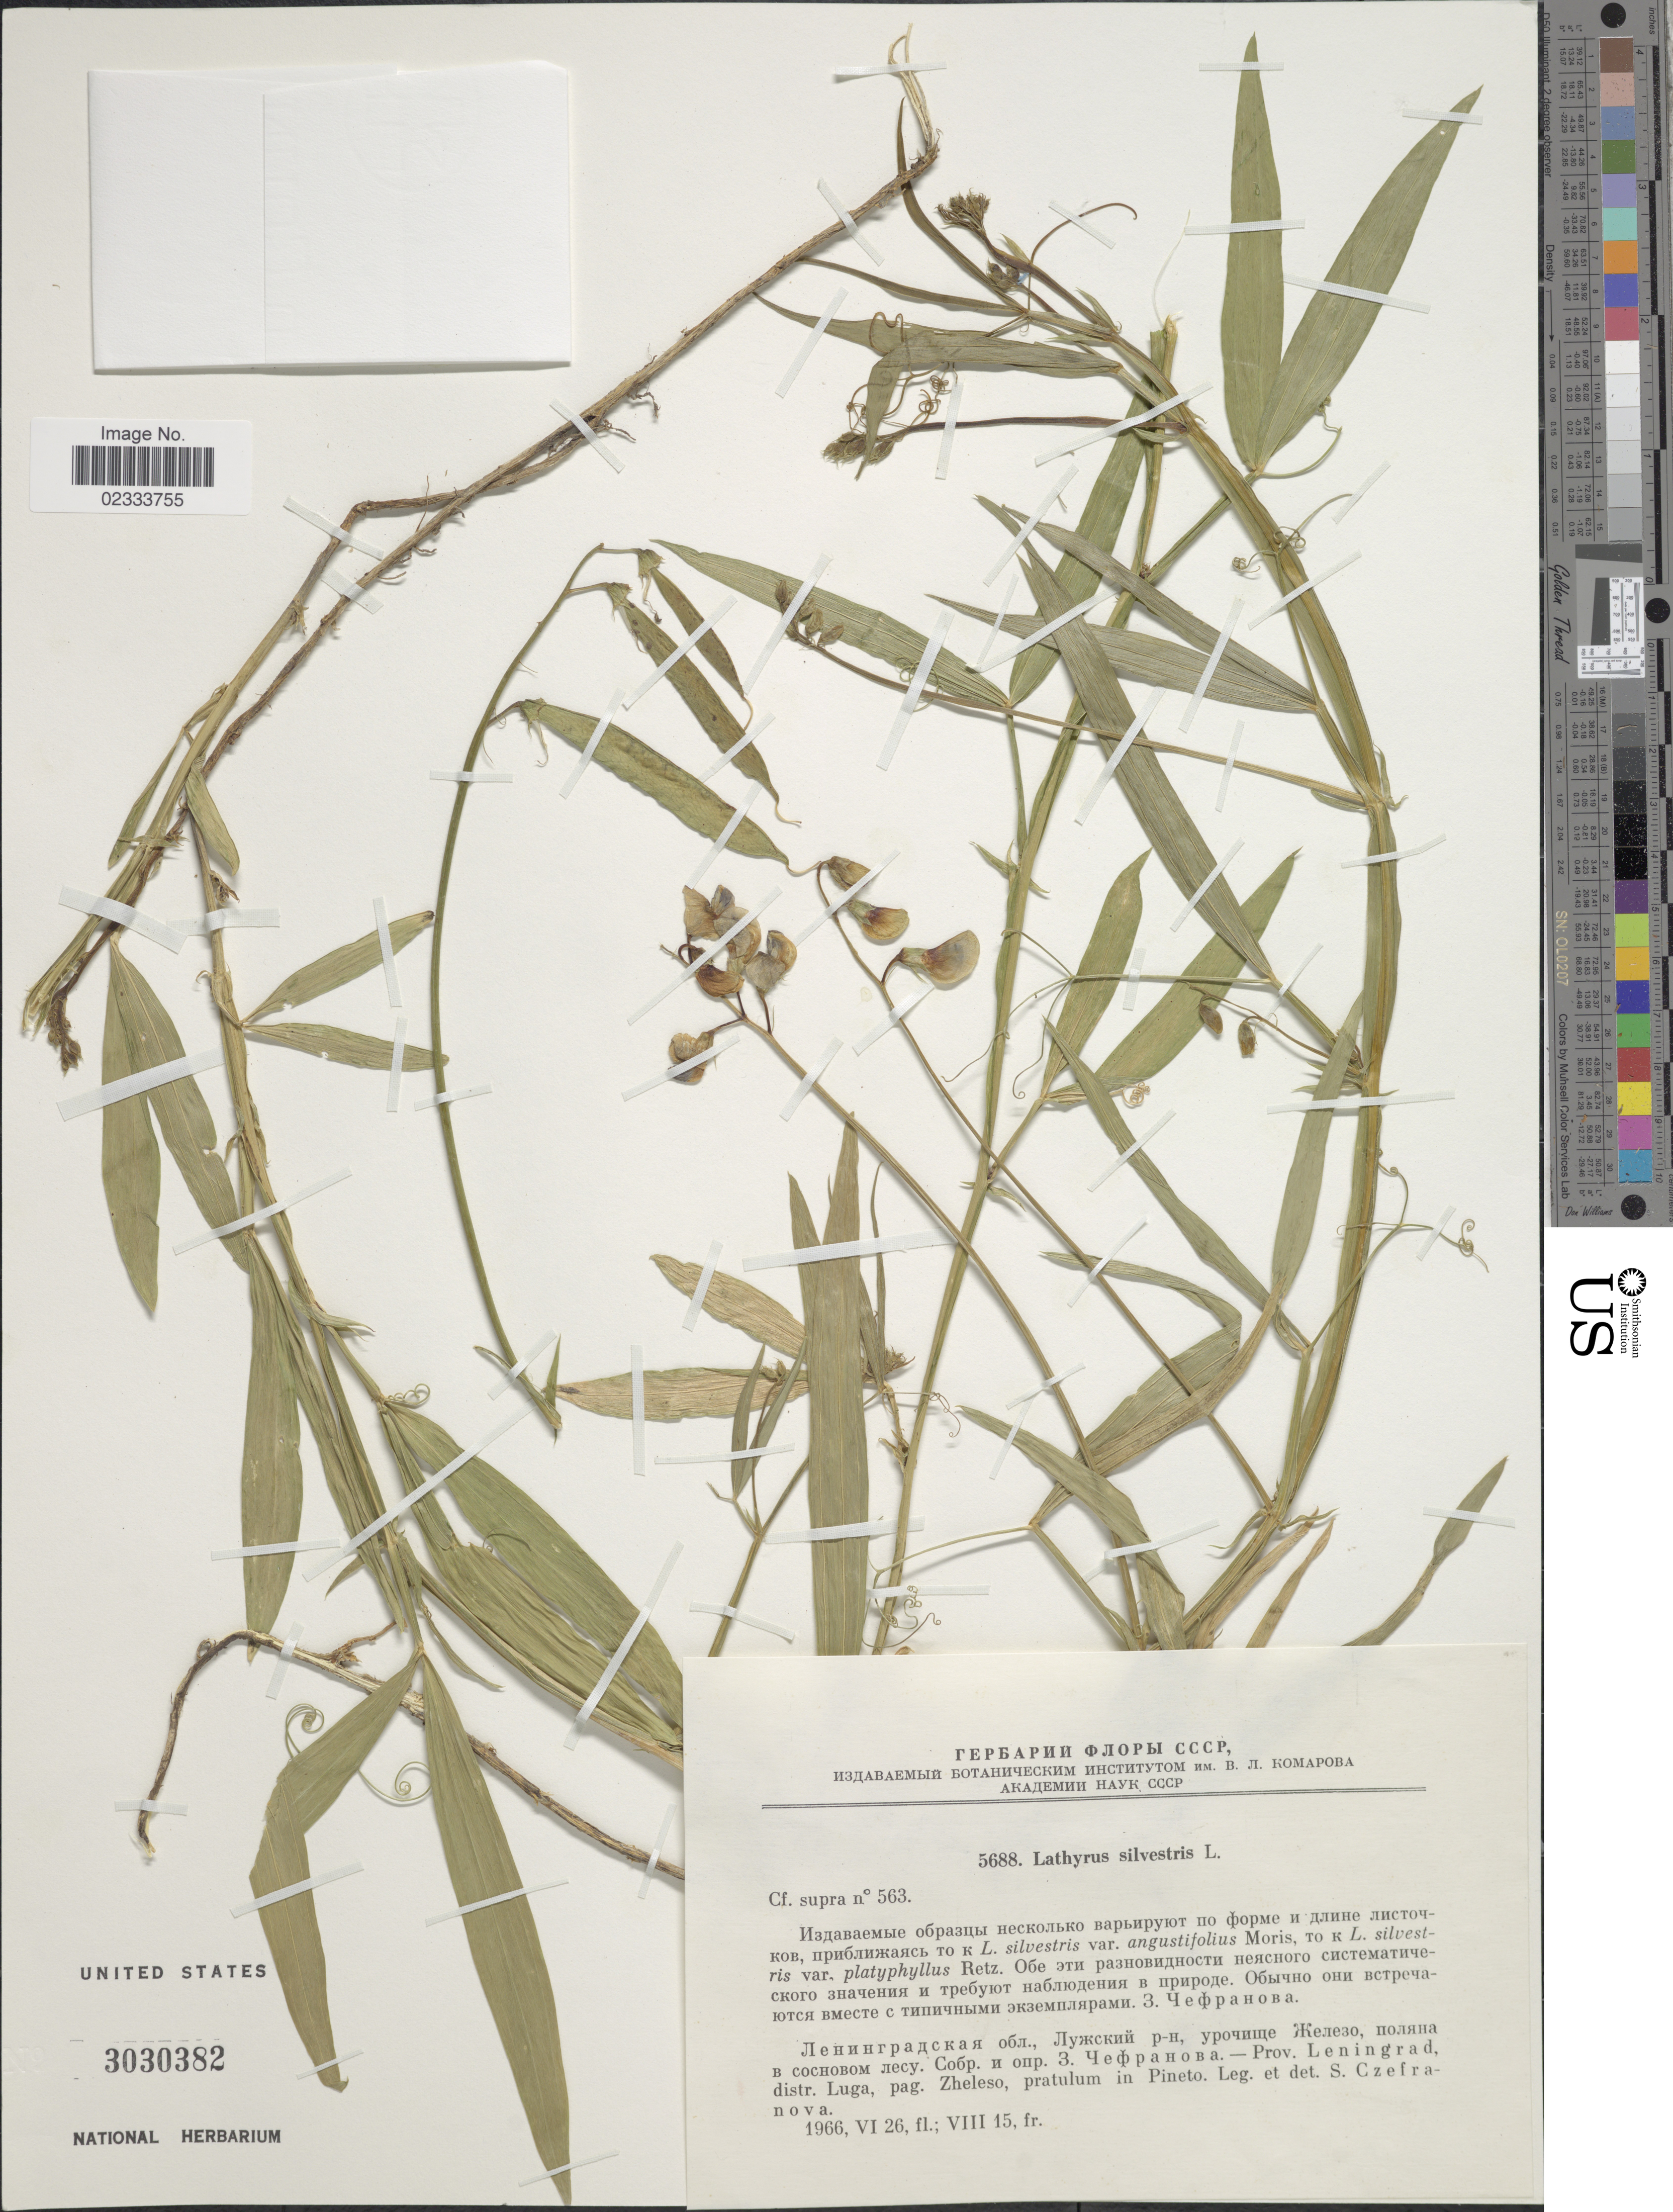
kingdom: Plantae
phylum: Tracheophyta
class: Magnoliopsida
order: Fabales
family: Fabaceae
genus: Lathyrus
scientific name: Lathyrus sylvestris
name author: L.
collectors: S. Czefranova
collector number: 563?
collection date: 1966-06-26/1966-08-15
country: Russian Federation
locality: Prov. Leningrad, distr. Luga, pag. Zheleso, pratulum in Pineto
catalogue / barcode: US 3030382